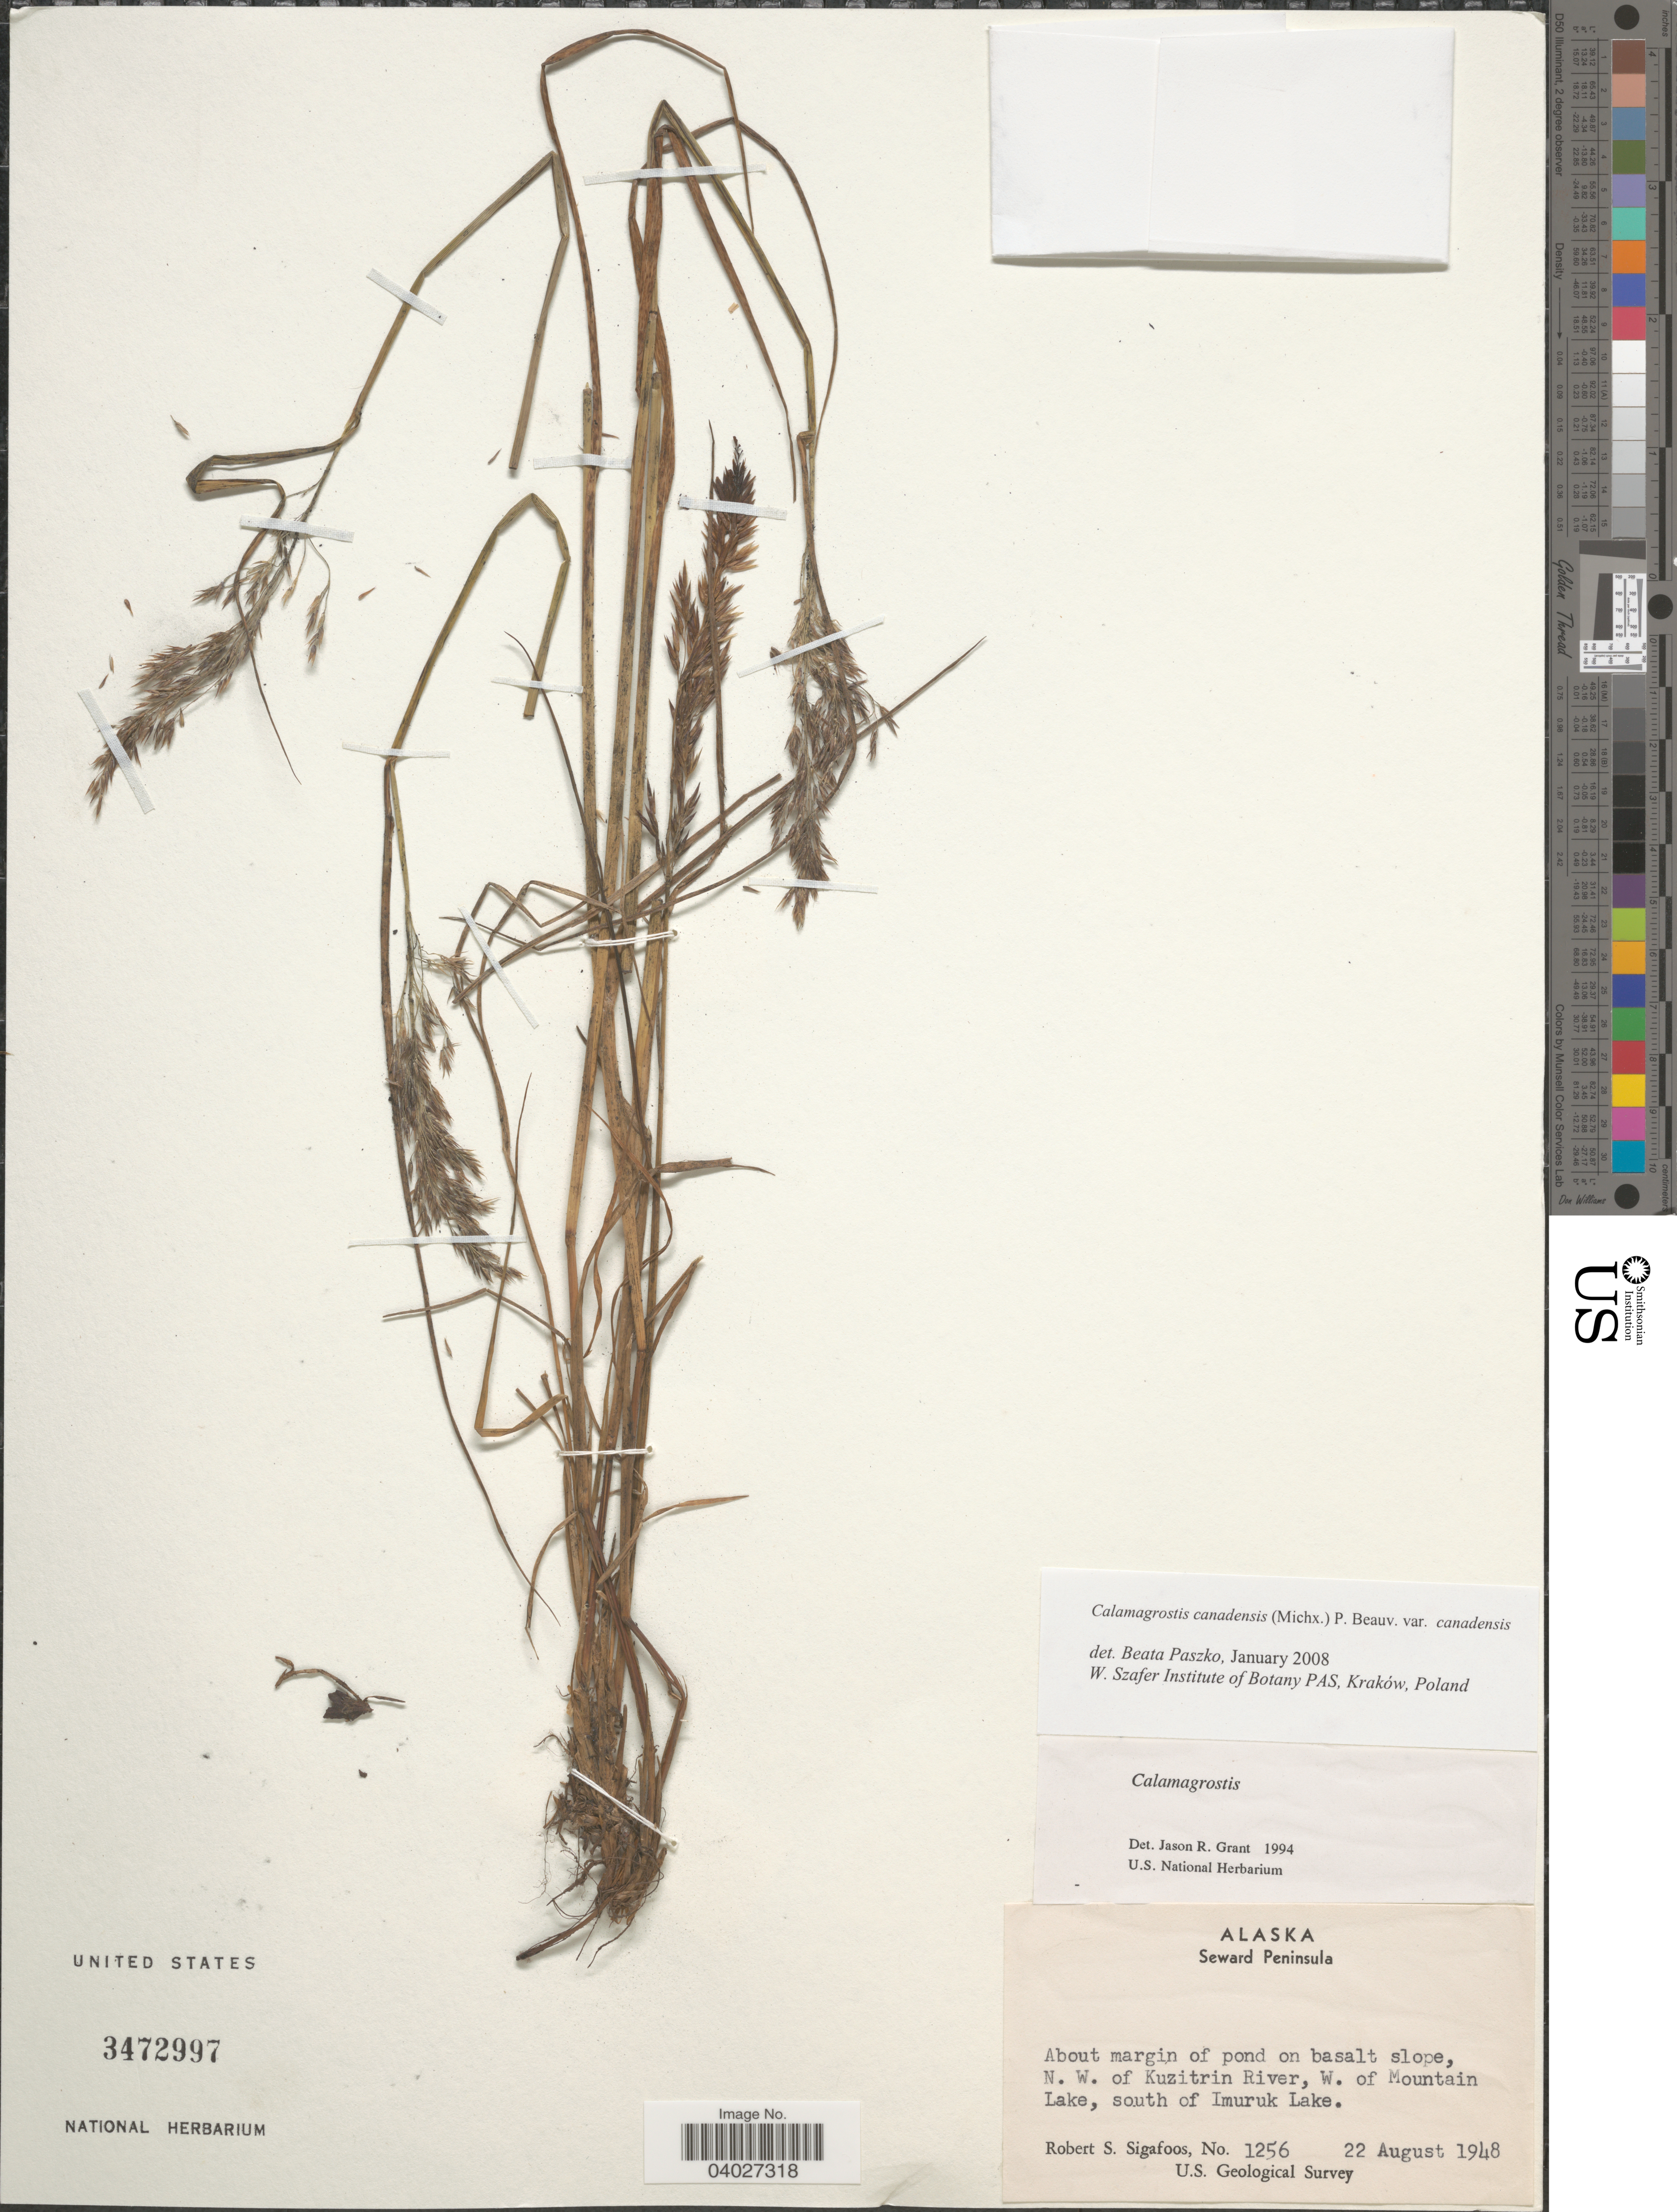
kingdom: Plantae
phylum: Tracheophyta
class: Liliopsida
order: Poales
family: Poaceae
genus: Calamagrostis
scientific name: Calamagrostis canadensis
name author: (Michx.) P. Beauv.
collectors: R. Sigafoos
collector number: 1256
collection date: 1948-08-22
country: United States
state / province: Alaska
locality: Seward Peninsula. About margin of pond on basalt slope, N.W. of Kuzitrin River, W. of Mountain Lake, south of Imuruk Lake.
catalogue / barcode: US 3472997